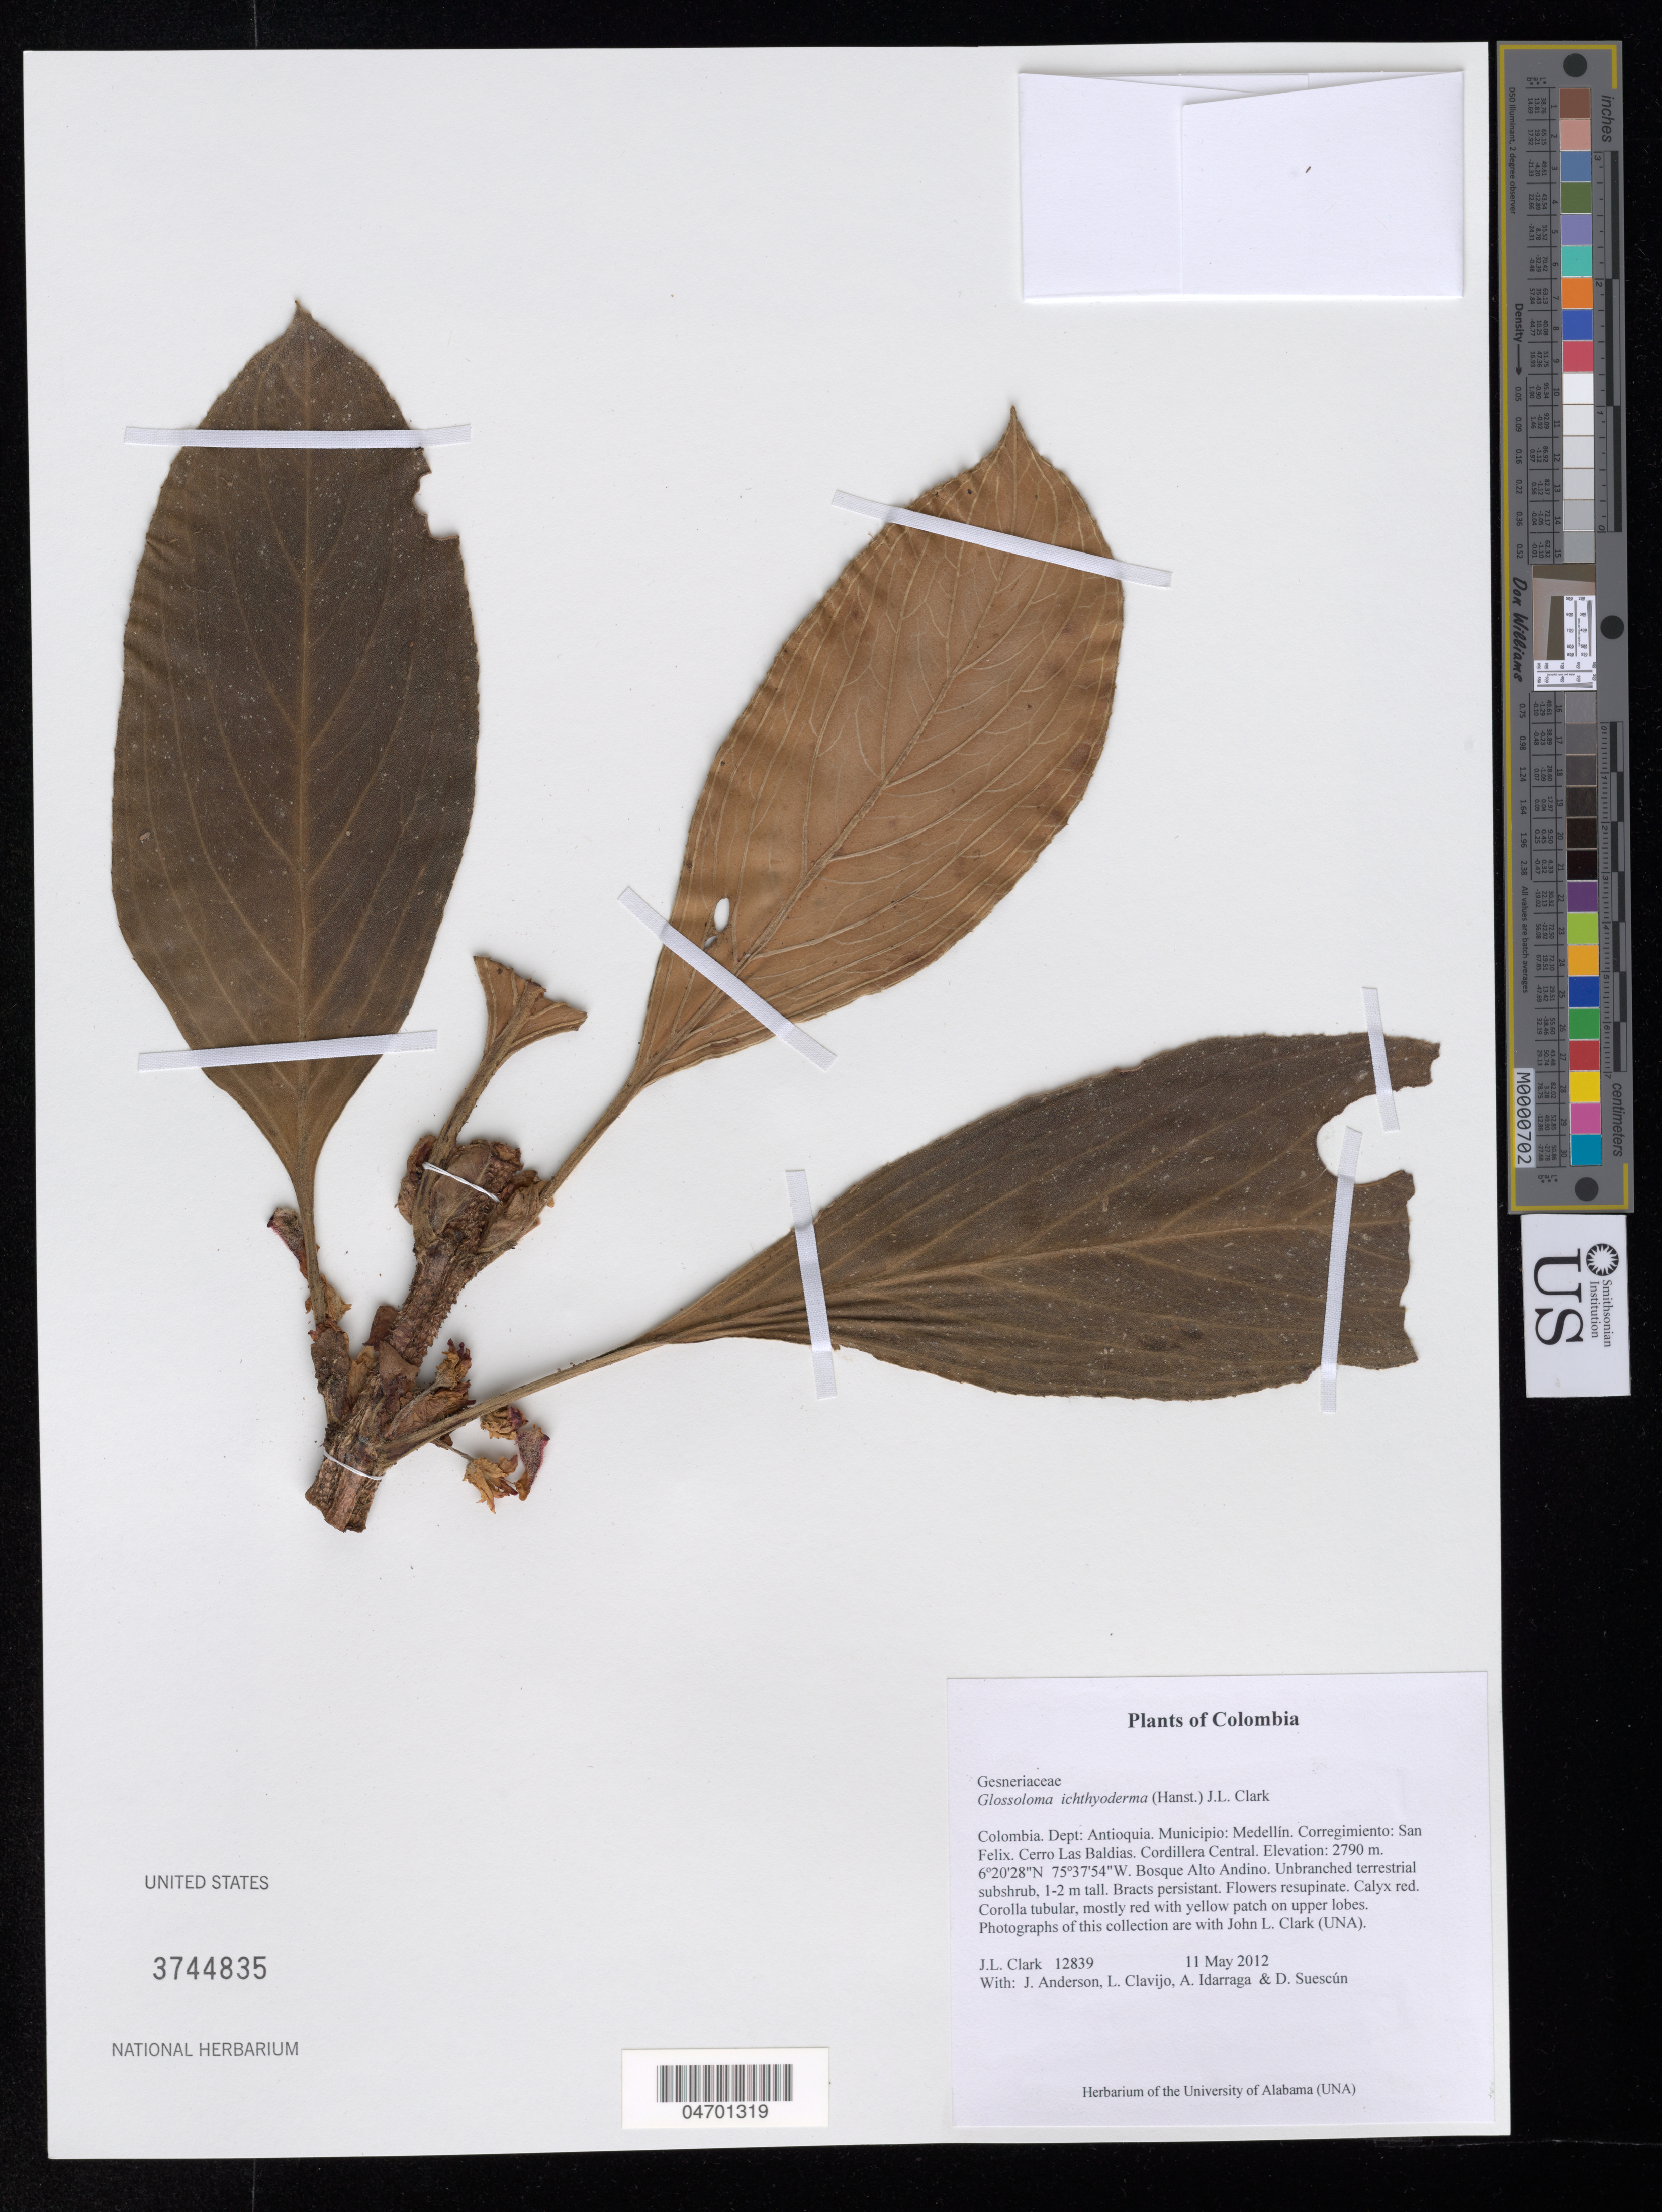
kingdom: Plantae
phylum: Tracheophyta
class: Magnoliopsida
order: Lamiales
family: Gesneriaceae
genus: Glossoloma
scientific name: Glossoloma ichthyoderma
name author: (Hanst.) J.L. Clark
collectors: J. L. Clark, J. Anderson, L. Clavijo & D. Suescún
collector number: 12839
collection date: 2012-05-11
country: Colombia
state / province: Antioquia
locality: Dept: Antioquia. Municipio: Medellín. Corregimiento: San Felix. Cerro Las Baldias. Cordillera Central. Bosque Alto Andino.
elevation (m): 2790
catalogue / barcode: US 3744835